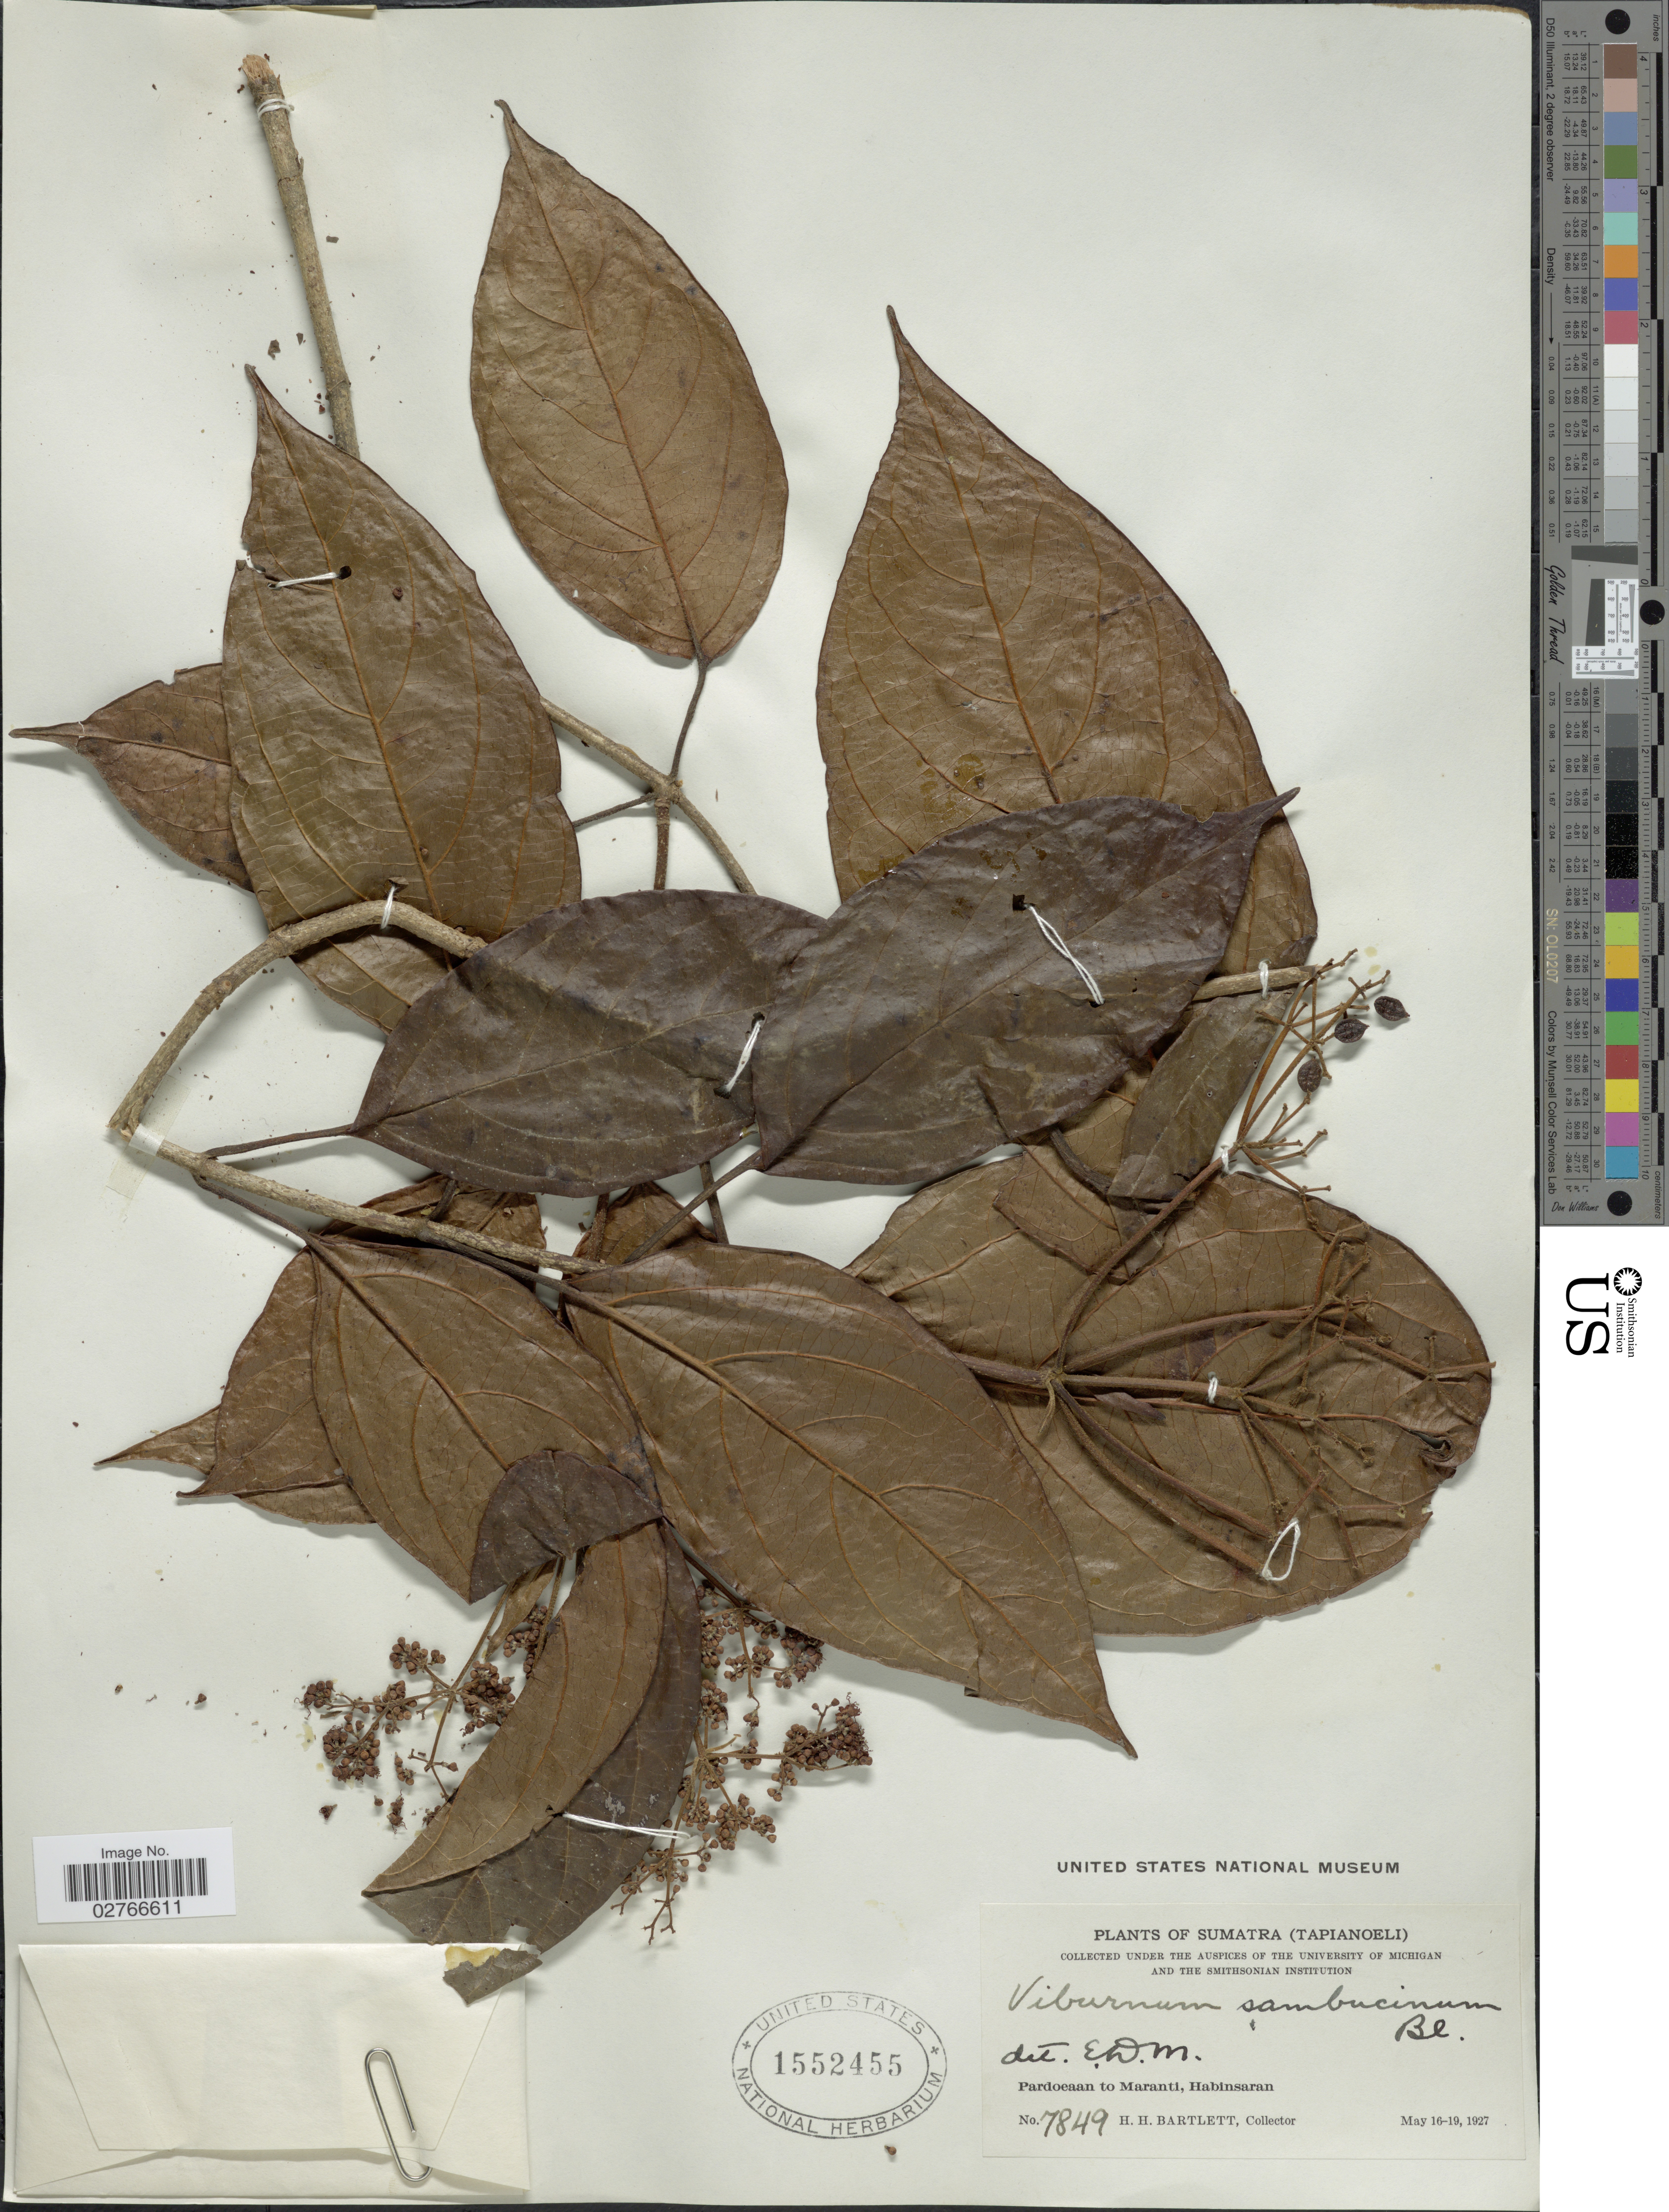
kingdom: Plantae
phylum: Tracheophyta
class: Magnoliopsida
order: Dipsacales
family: Viburnaceae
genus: Viburnum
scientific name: Viburnum sambucinum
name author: Reinw. ex Blume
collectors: H. H. Bartlett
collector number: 7849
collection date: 1927-05-16/1927-05-19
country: Indonesia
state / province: Sumatra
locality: (Tapianoeli). Pardoeaan to Maranti, Habinsaran.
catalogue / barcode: US 1552455